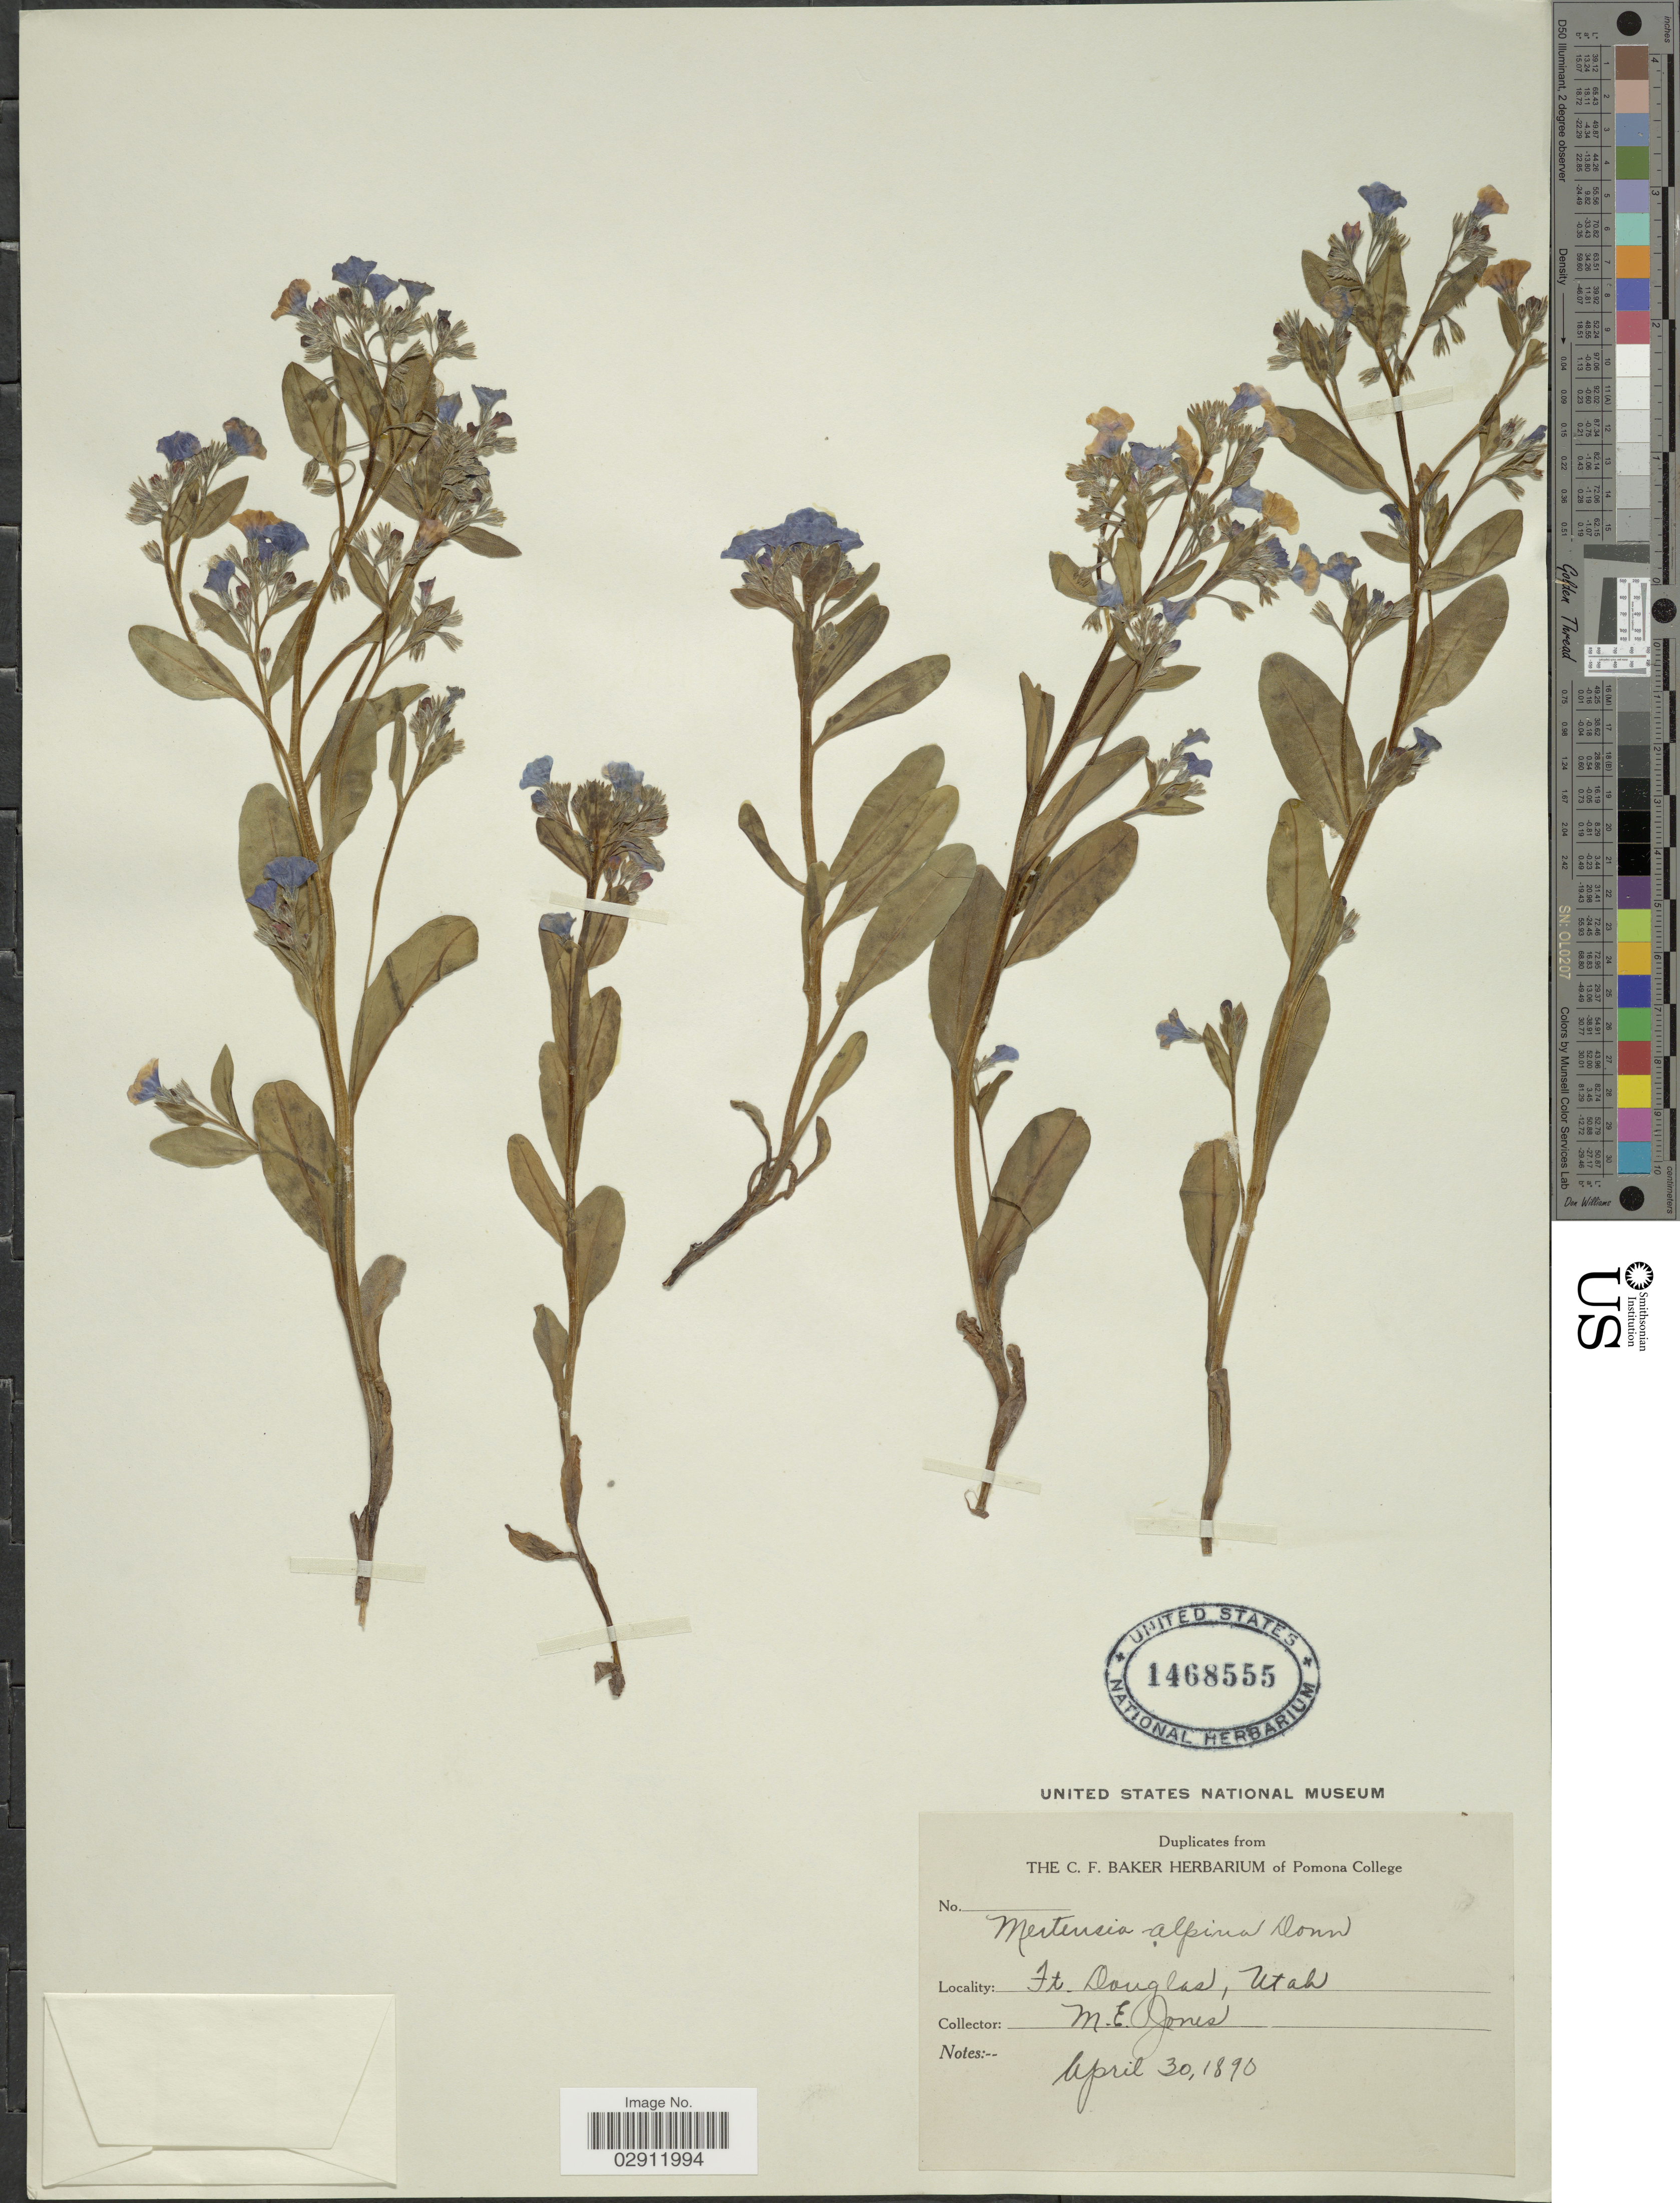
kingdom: Plantae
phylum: Tracheophyta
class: Magnoliopsida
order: Boraginales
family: Boraginaceae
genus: Mertensia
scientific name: Mertensia alpina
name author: (Torr.) G. Don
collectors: M. E. Jones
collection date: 1890-04-30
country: United States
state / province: Utah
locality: Ft. Douglas.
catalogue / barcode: US 1468555